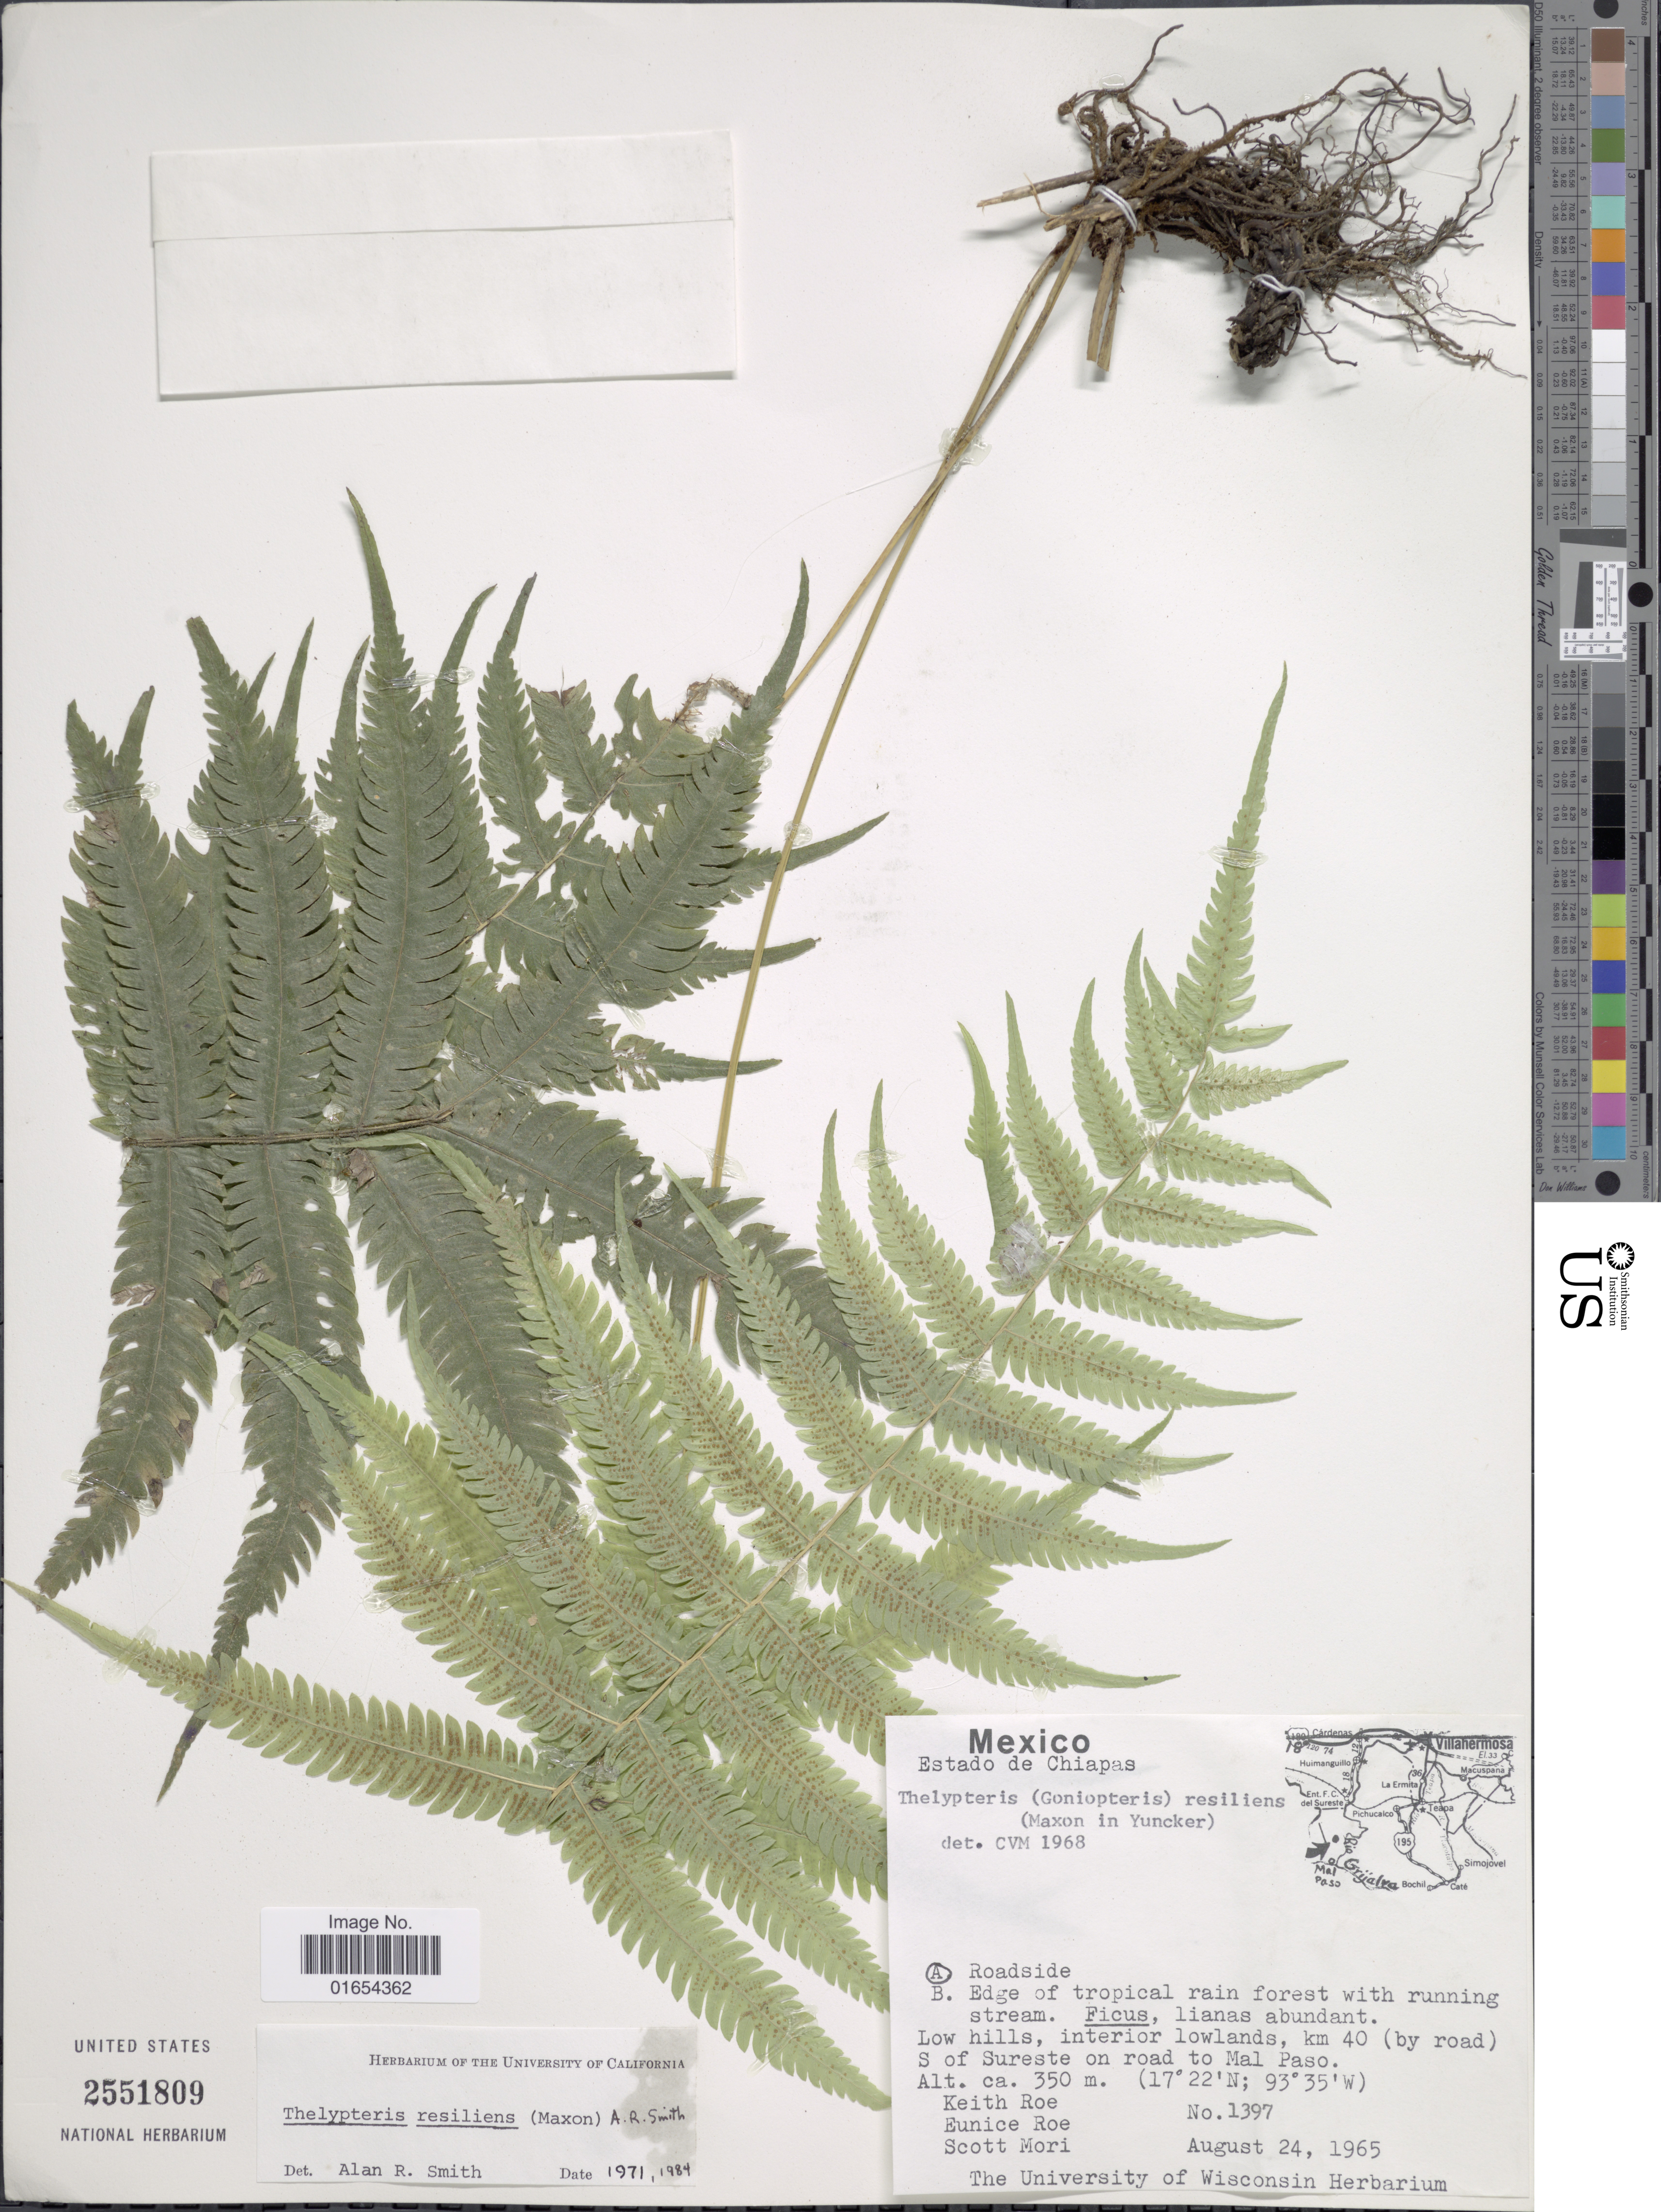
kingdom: Plantae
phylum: Tracheophyta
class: Polypodiopsida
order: Polypodiales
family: Thelypteridaceae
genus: Goniopteris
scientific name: Goniopteris resiliens (Maxon) comb. nov., ined 2015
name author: (Maxon)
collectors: K. E. Roe, E. Roe & S. Mori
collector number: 1397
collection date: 1965-08-24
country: Mexico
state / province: Chiapas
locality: Roadside, Low hills, interior lowlands, km 40 (by road) S of Sureste on road to Mal Paso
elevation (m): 350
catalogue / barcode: US 2551809